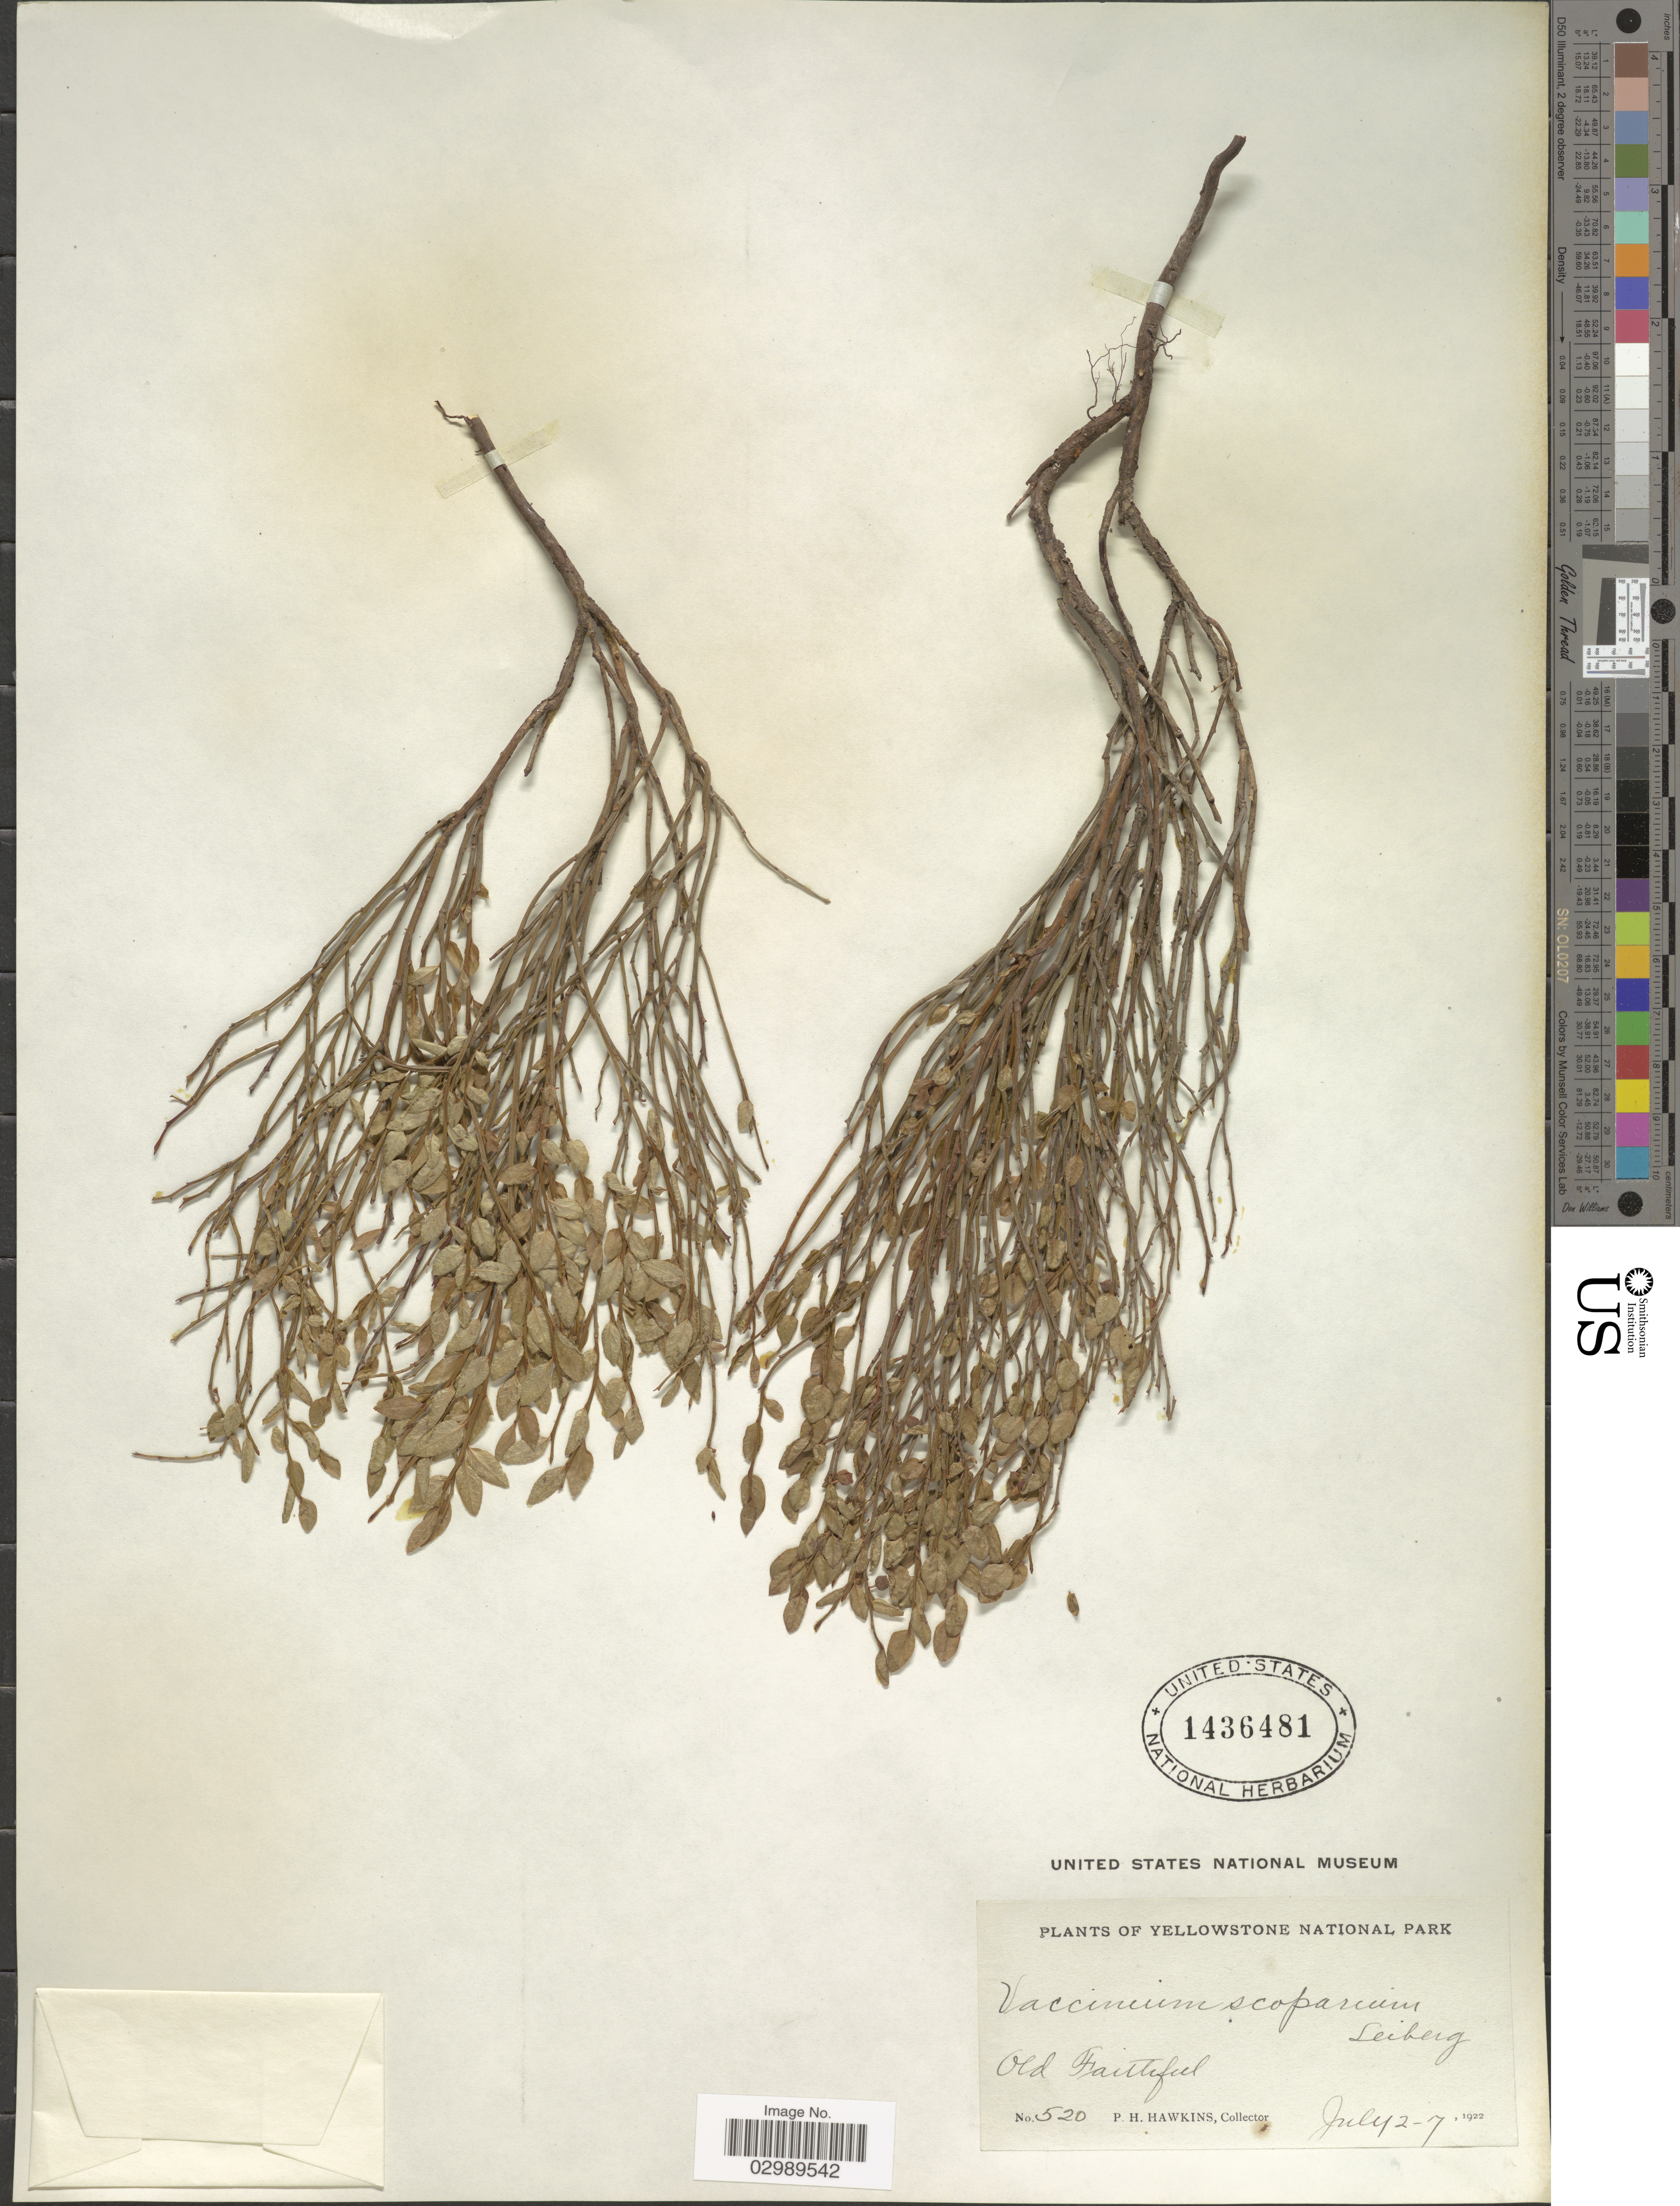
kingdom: Plantae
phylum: Tracheophyta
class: Magnoliopsida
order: Ericales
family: Ericaceae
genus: Vaccinium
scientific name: Vaccinium scoparium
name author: Leiberg ex Coville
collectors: P. Hawkins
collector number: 520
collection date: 1922-07-02/1922-07-07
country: United States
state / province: Wyoming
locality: Yellowstone National Park, Old Faithful.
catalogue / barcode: US 1436481